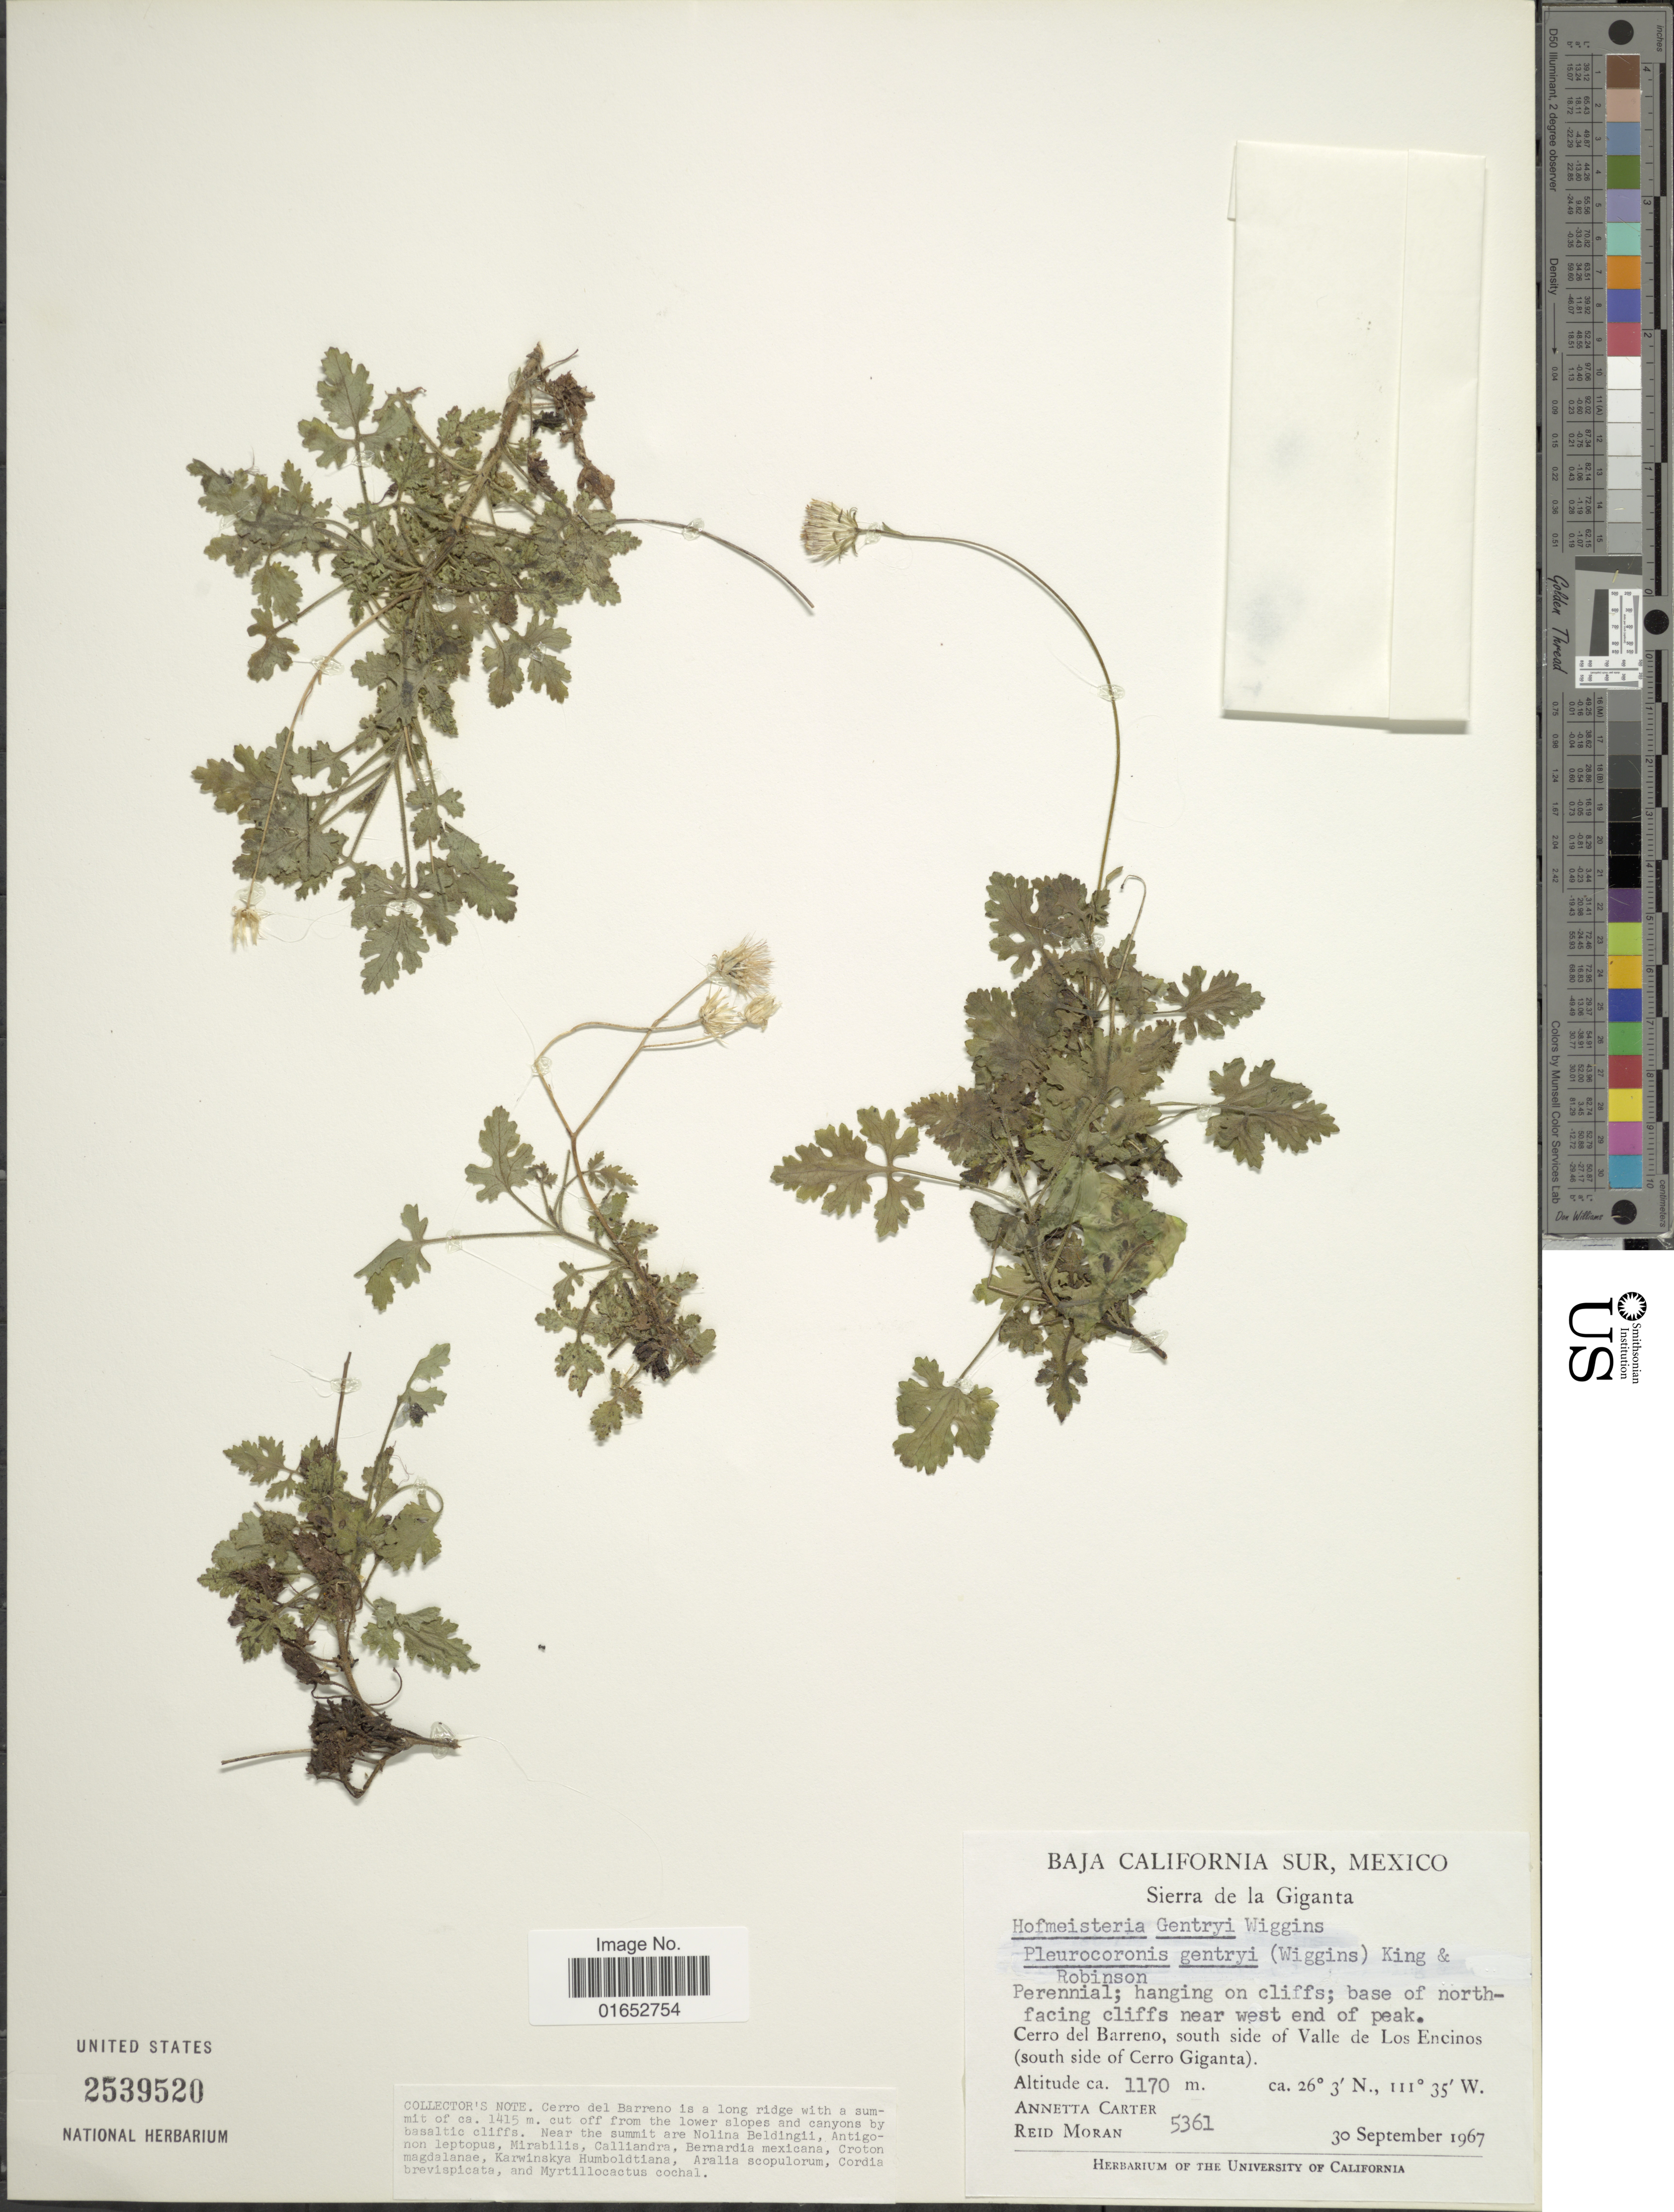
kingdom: Plantae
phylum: Tracheophyta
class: Magnoliopsida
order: Asterales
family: Asteraceae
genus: Pleurocoronis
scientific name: Pleurocoronis gentryi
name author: (Wiggins) R.M. King & H. Rob.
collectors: A. Carter & R. V. Moran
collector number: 5361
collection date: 1967-09-30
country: Mexico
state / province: Baja California Sur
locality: Perennial; hanging on cliffs; base of north facing cliffs near west end of peak, Cerro del Barreno, south side of Valle de Los Encinos (south side of Cerro Giganta)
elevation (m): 1170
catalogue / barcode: US 2539520